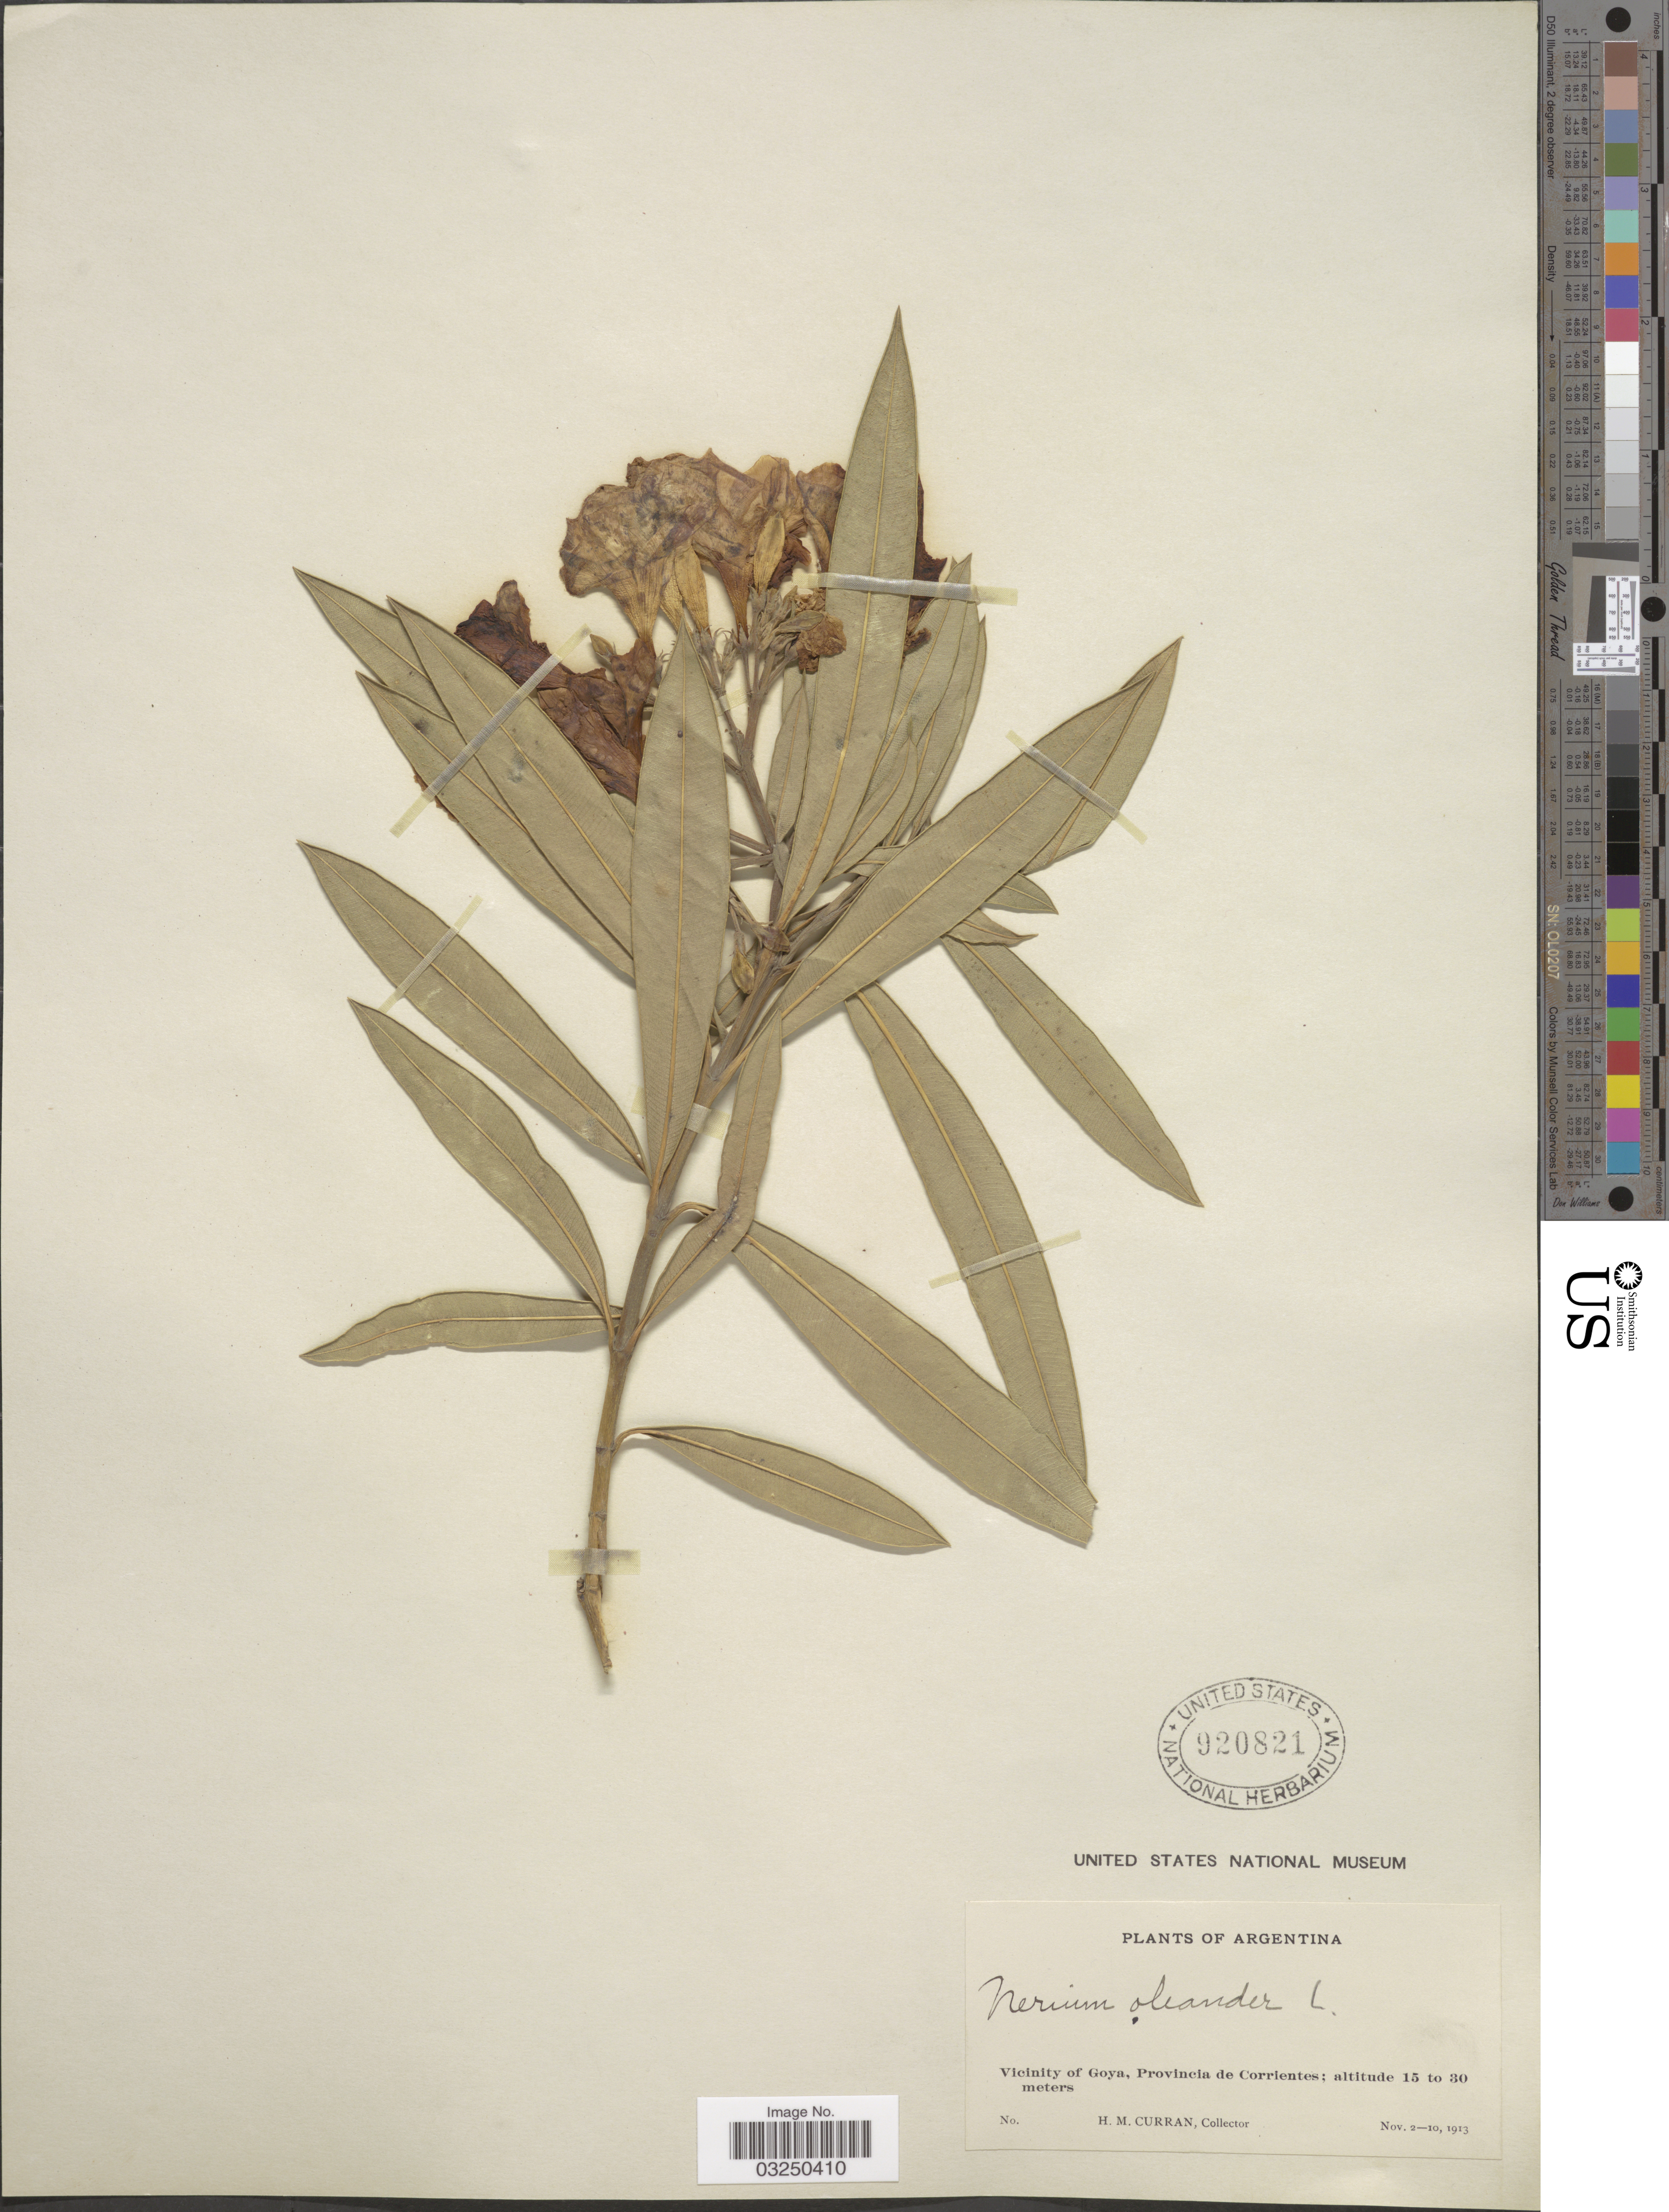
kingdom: Plantae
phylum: Tracheophyta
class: Magnoliopsida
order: Gentianales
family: Apocynaceae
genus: Nerium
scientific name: Nerium oleander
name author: L.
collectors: H. M. Curran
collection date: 1913-11-02/1913-11-10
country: Argentina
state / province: Corrientes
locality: Vicinity of Goya.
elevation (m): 15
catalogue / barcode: US 920821